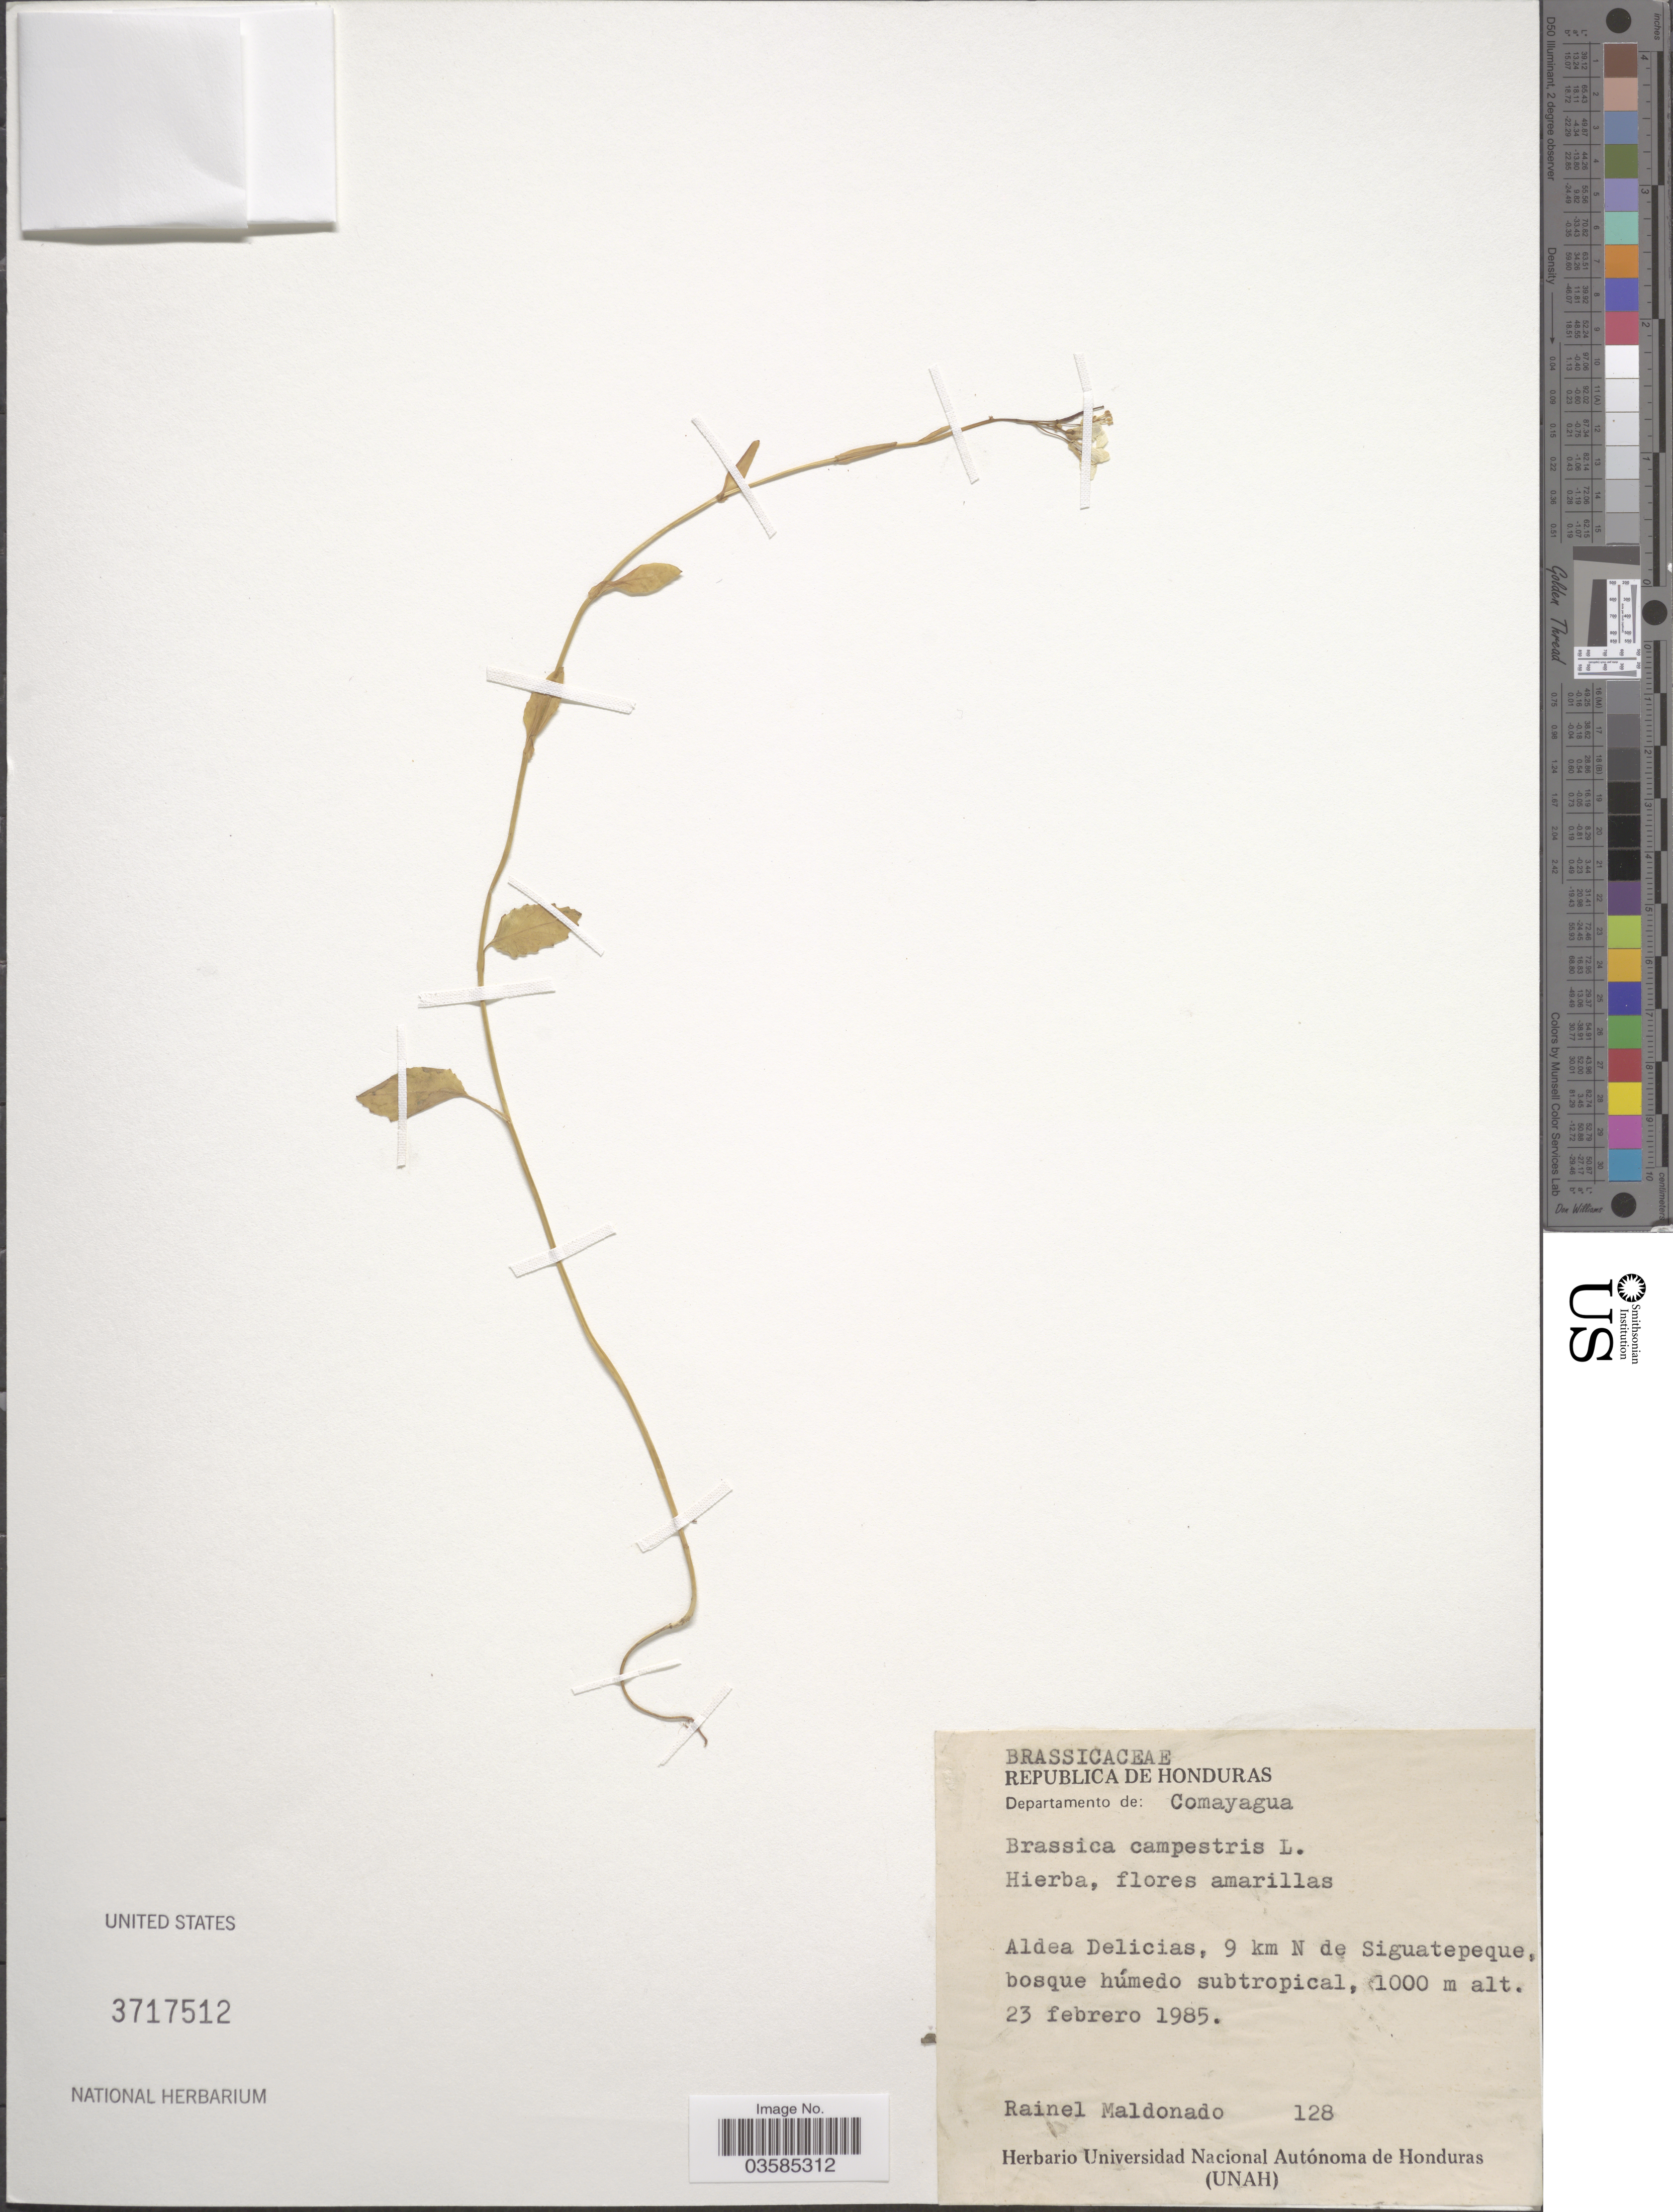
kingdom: Plantae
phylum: Tracheophyta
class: Magnoliopsida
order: Brassicales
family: Brassicaceae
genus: Brassica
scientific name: Brassica campestris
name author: L.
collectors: R. Maldonado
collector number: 128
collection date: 1985-02-23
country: Honduras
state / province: Comayagua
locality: Departamento de: Comayagua. Aldea Delicias, 9 km N de Siguatepeque, bosque húmedo subtropical.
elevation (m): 1000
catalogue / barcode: US 3717512